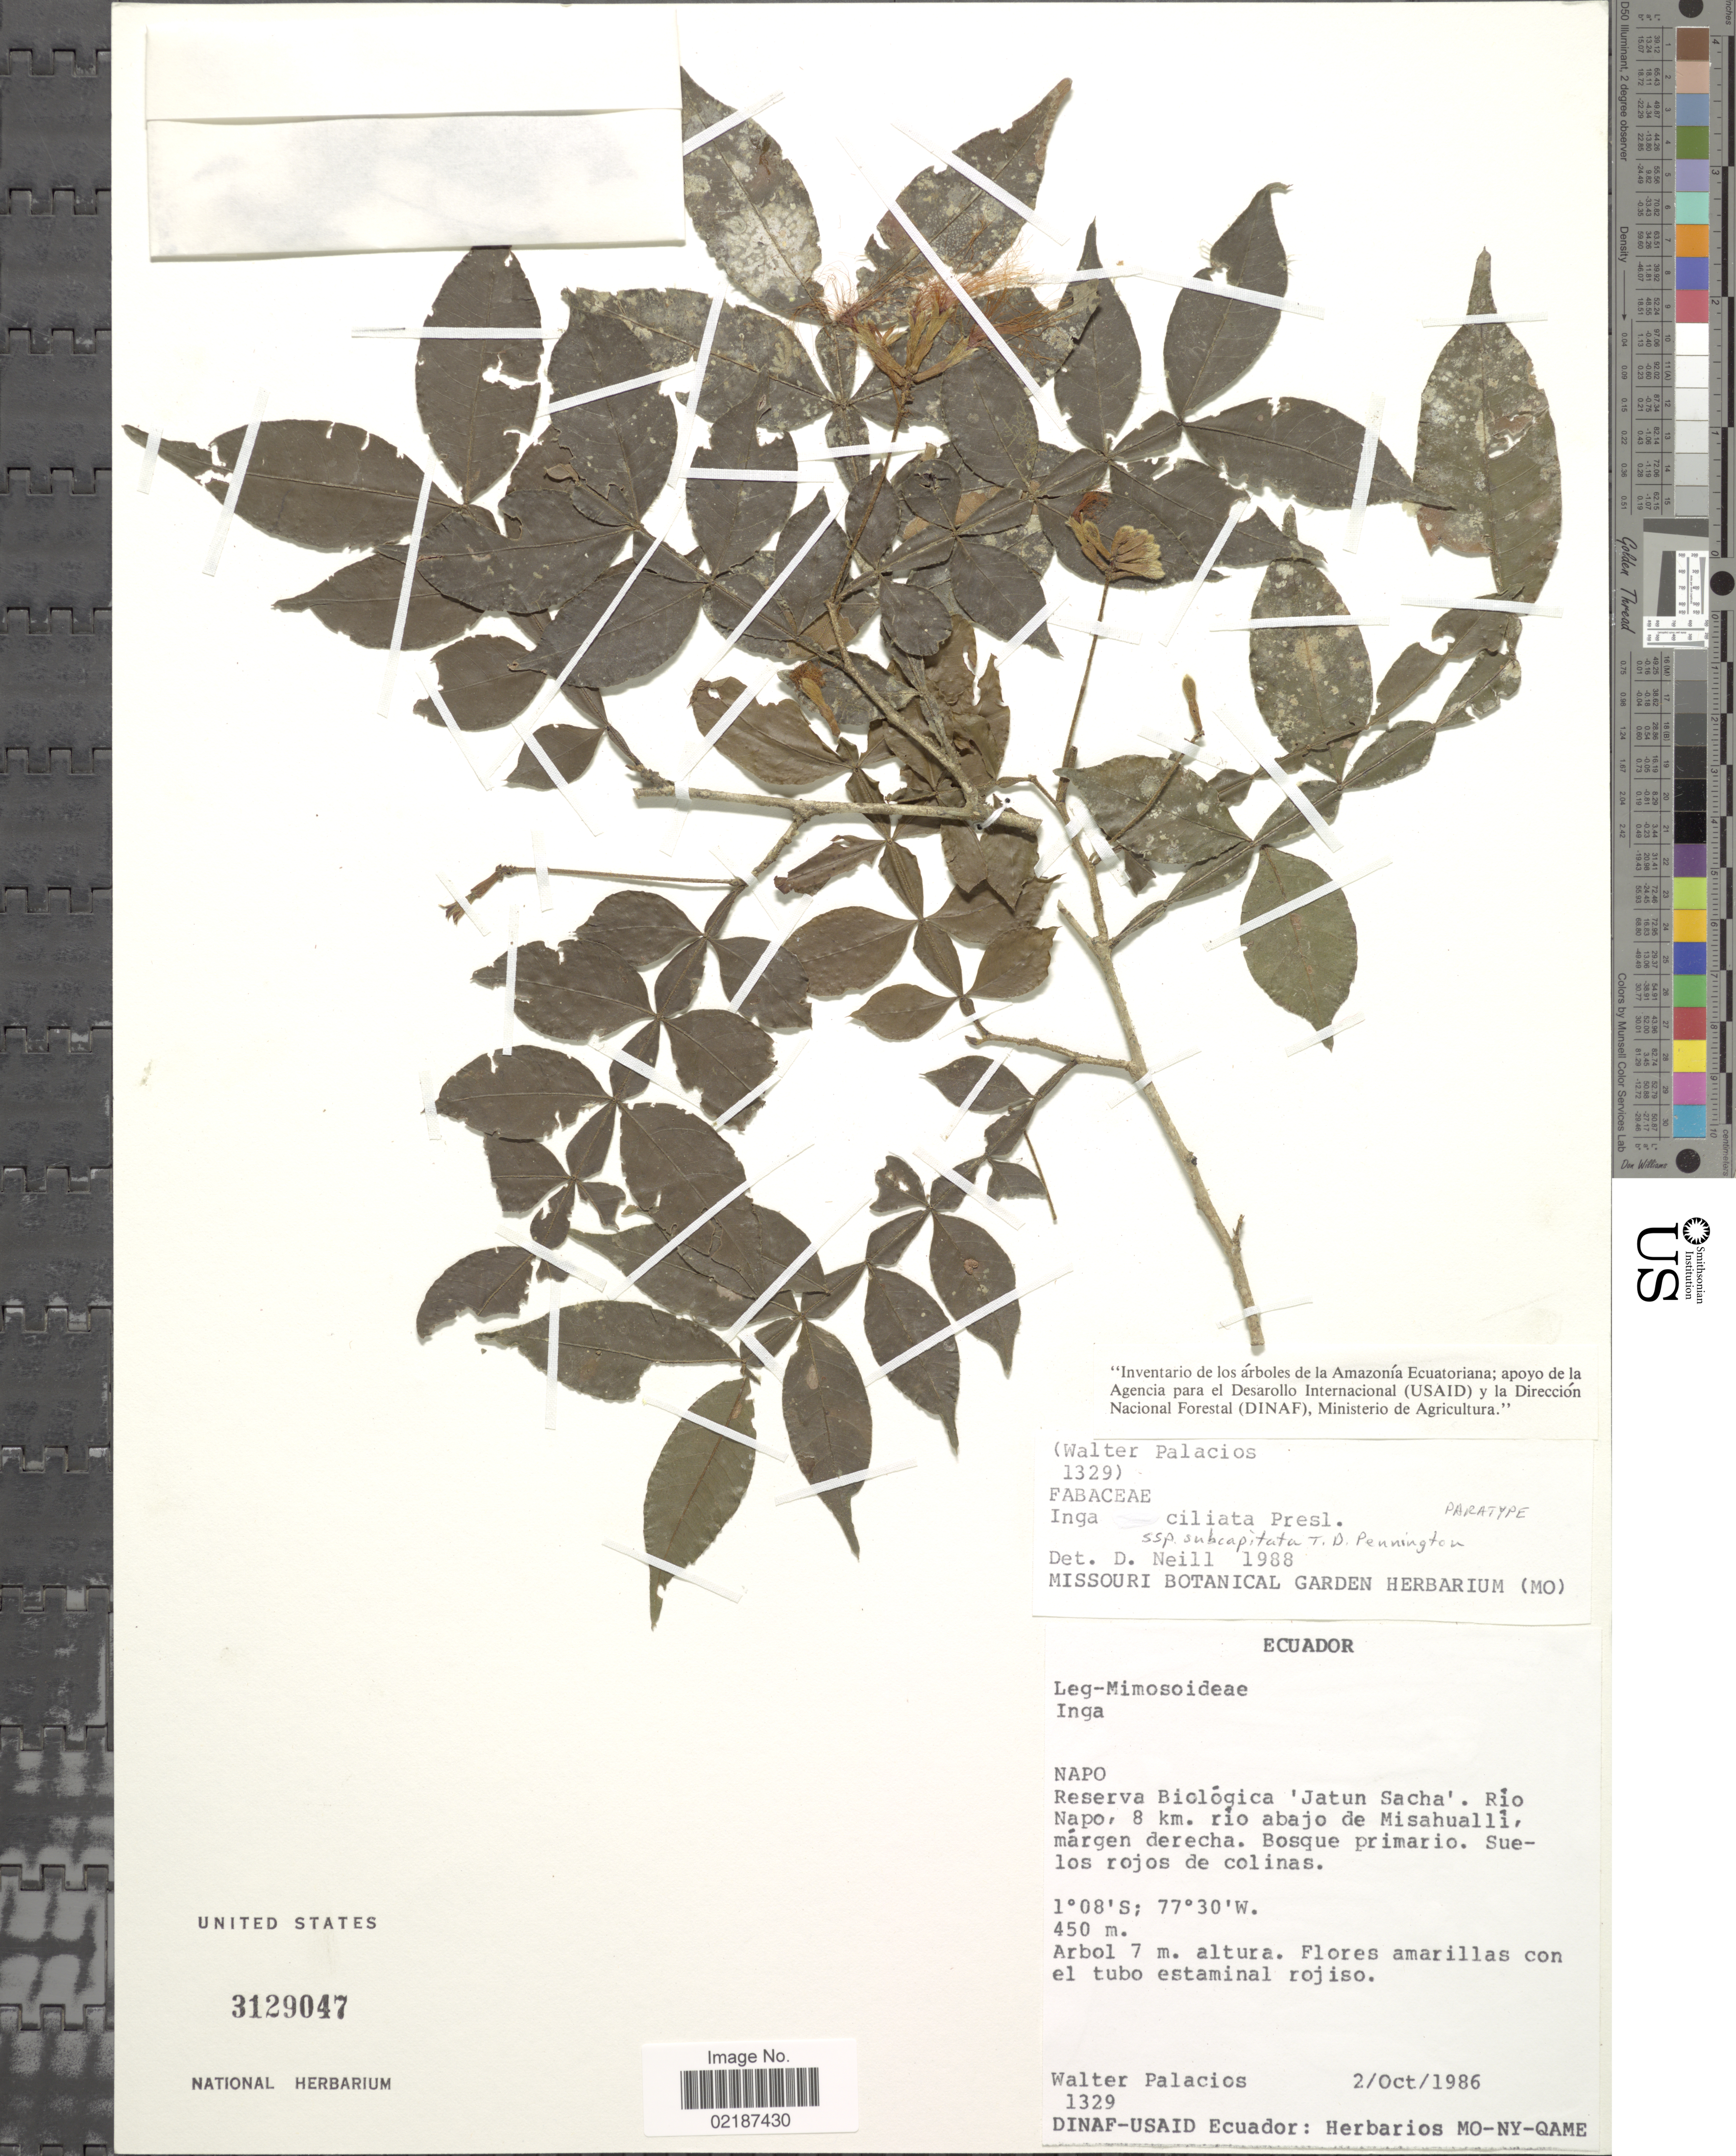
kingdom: Plantae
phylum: Tracheophyta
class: Magnoliopsida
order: Fabales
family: Fabaceae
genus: Inga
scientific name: Inga ciliata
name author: C. Presl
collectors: W. Palacios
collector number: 1329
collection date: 1986-10-02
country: Ecuador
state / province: Napo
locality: Reserva Biologica 'Jatun Sacha'. Rio Napo, 8 km. rio abajo de Misahualli, margen derecha. Bosque primario. Suelos rojos de colinas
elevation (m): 450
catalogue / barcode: US 3129047